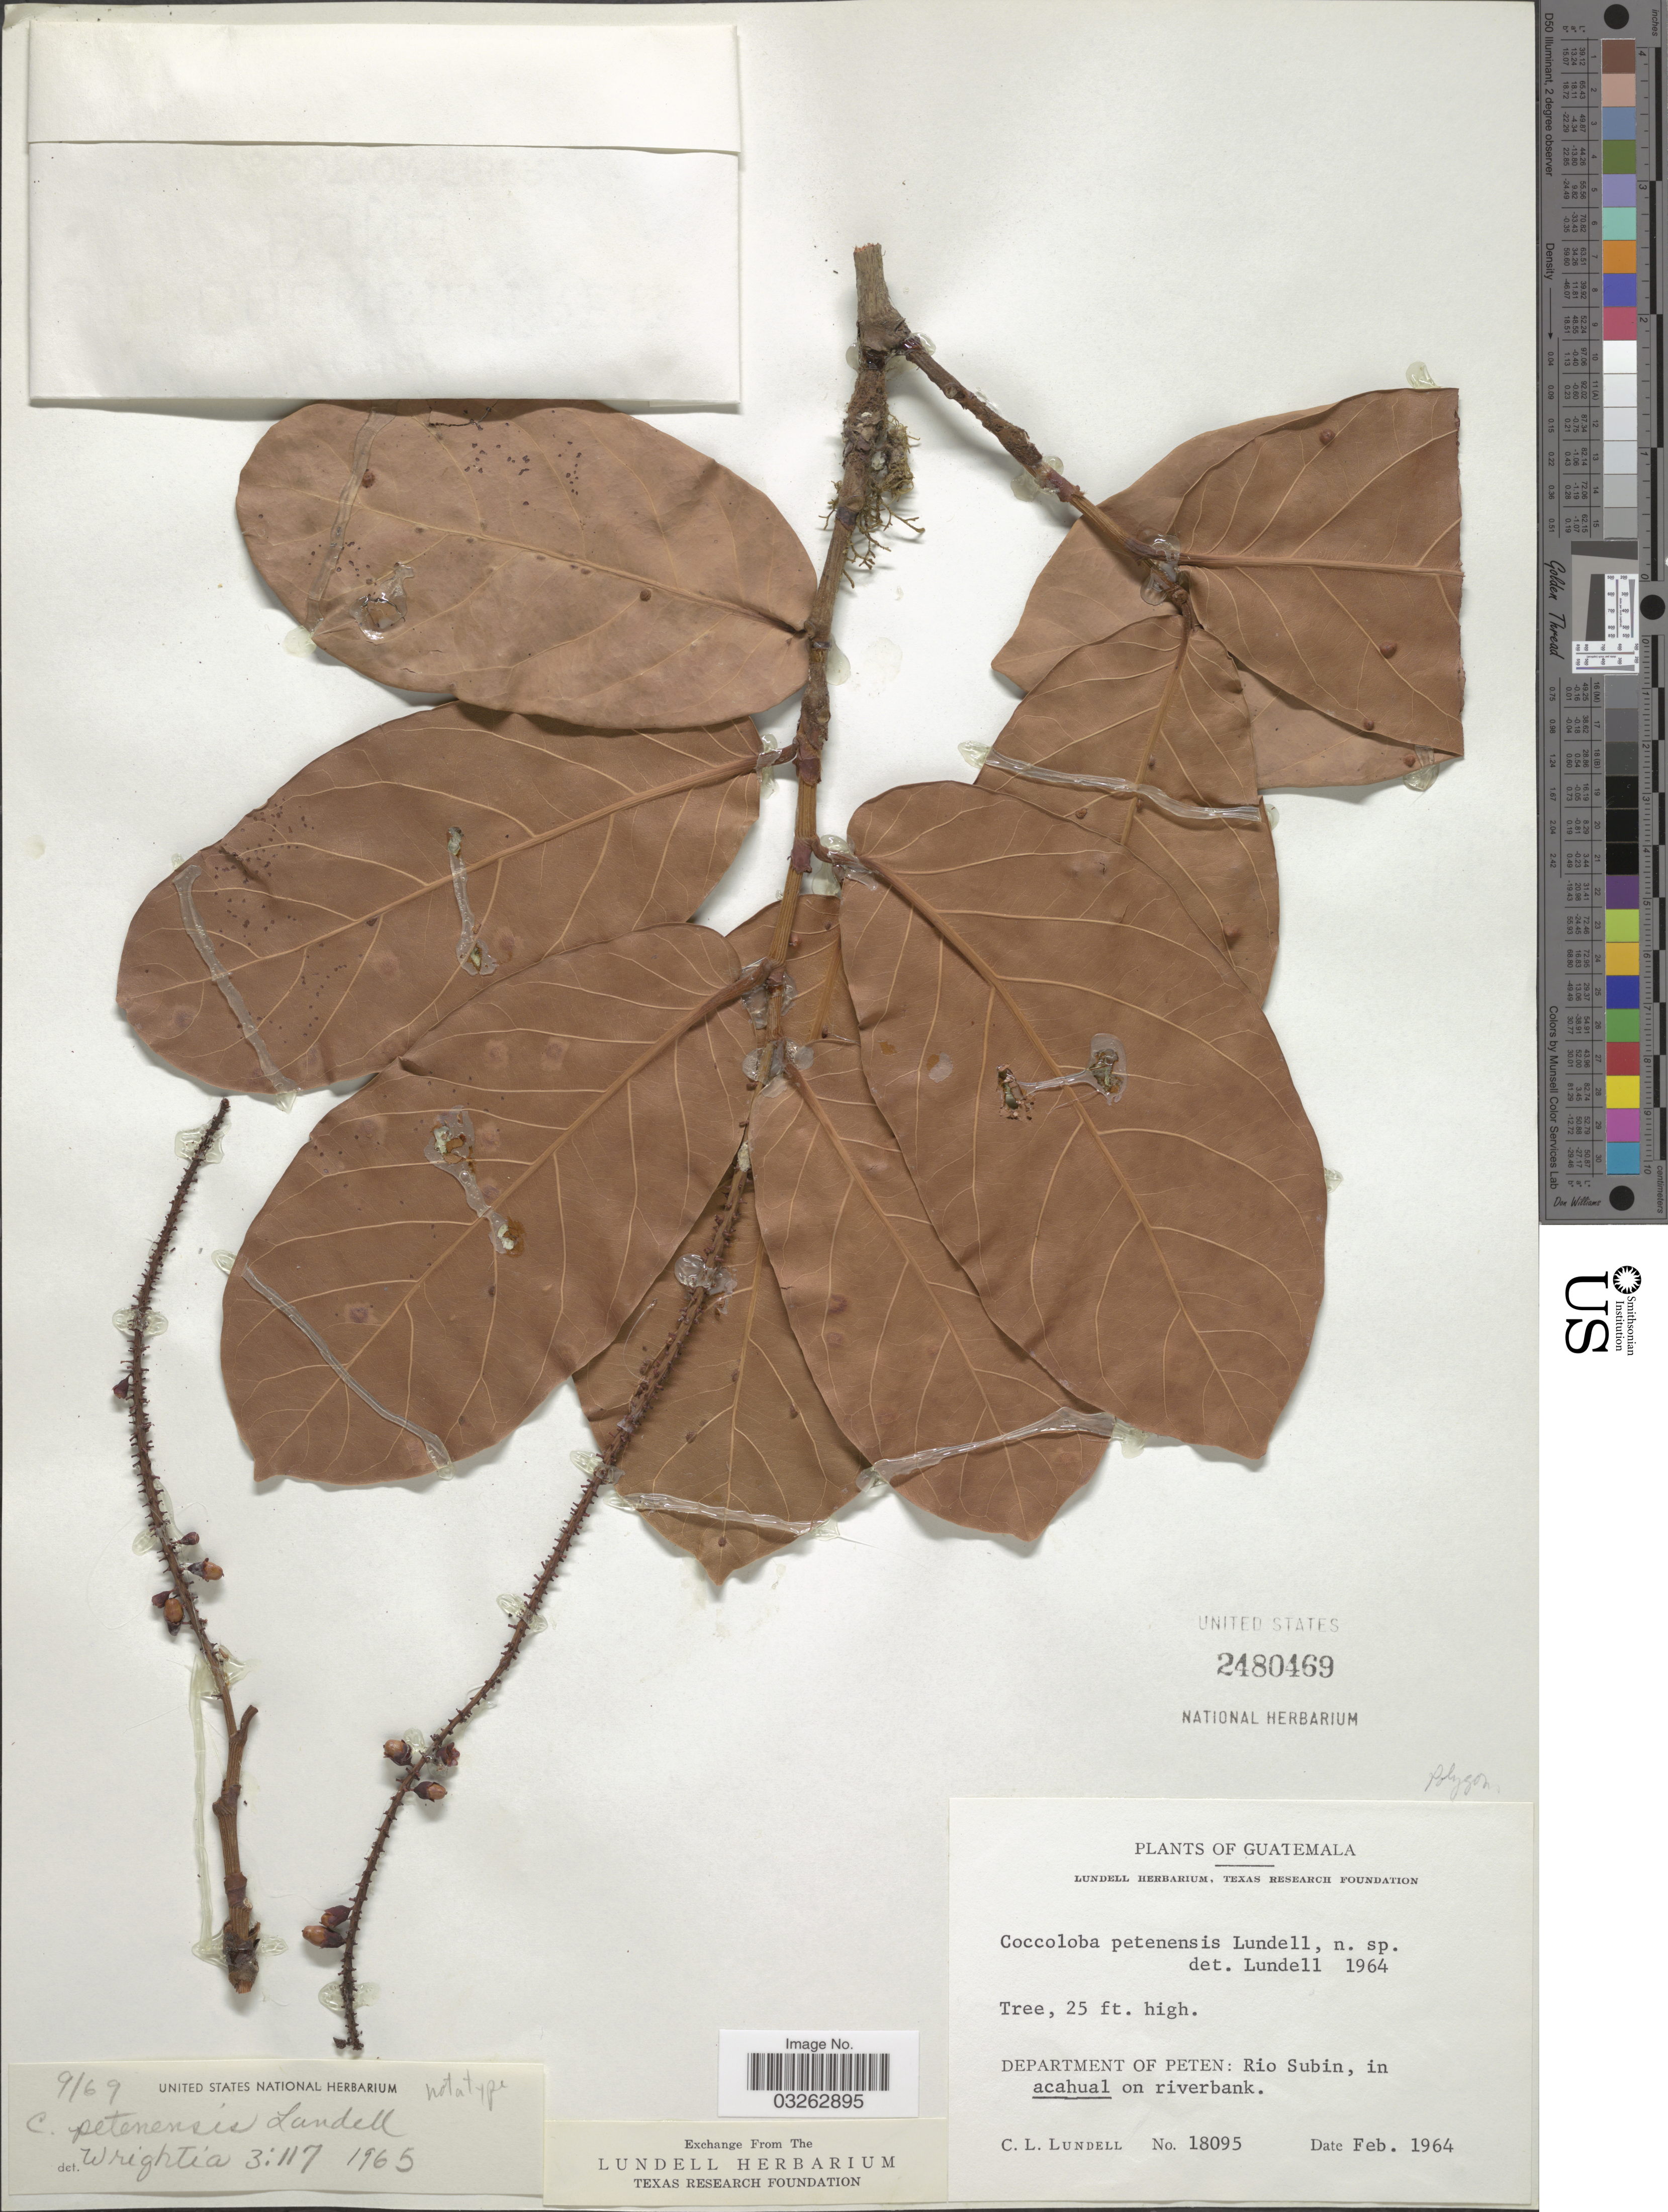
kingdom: Plantae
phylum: Tracheophyta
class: Magnoliopsida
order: Caryophyllales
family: Polygonaceae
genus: Coccoloba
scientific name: Coccoloba petenensis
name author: Lundell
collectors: C. L. Lundell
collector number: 18095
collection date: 1964-02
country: Guatemala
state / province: El Petén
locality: Department of Peten: Rio Subin, in acahual on riverbank.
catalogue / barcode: US 2480469